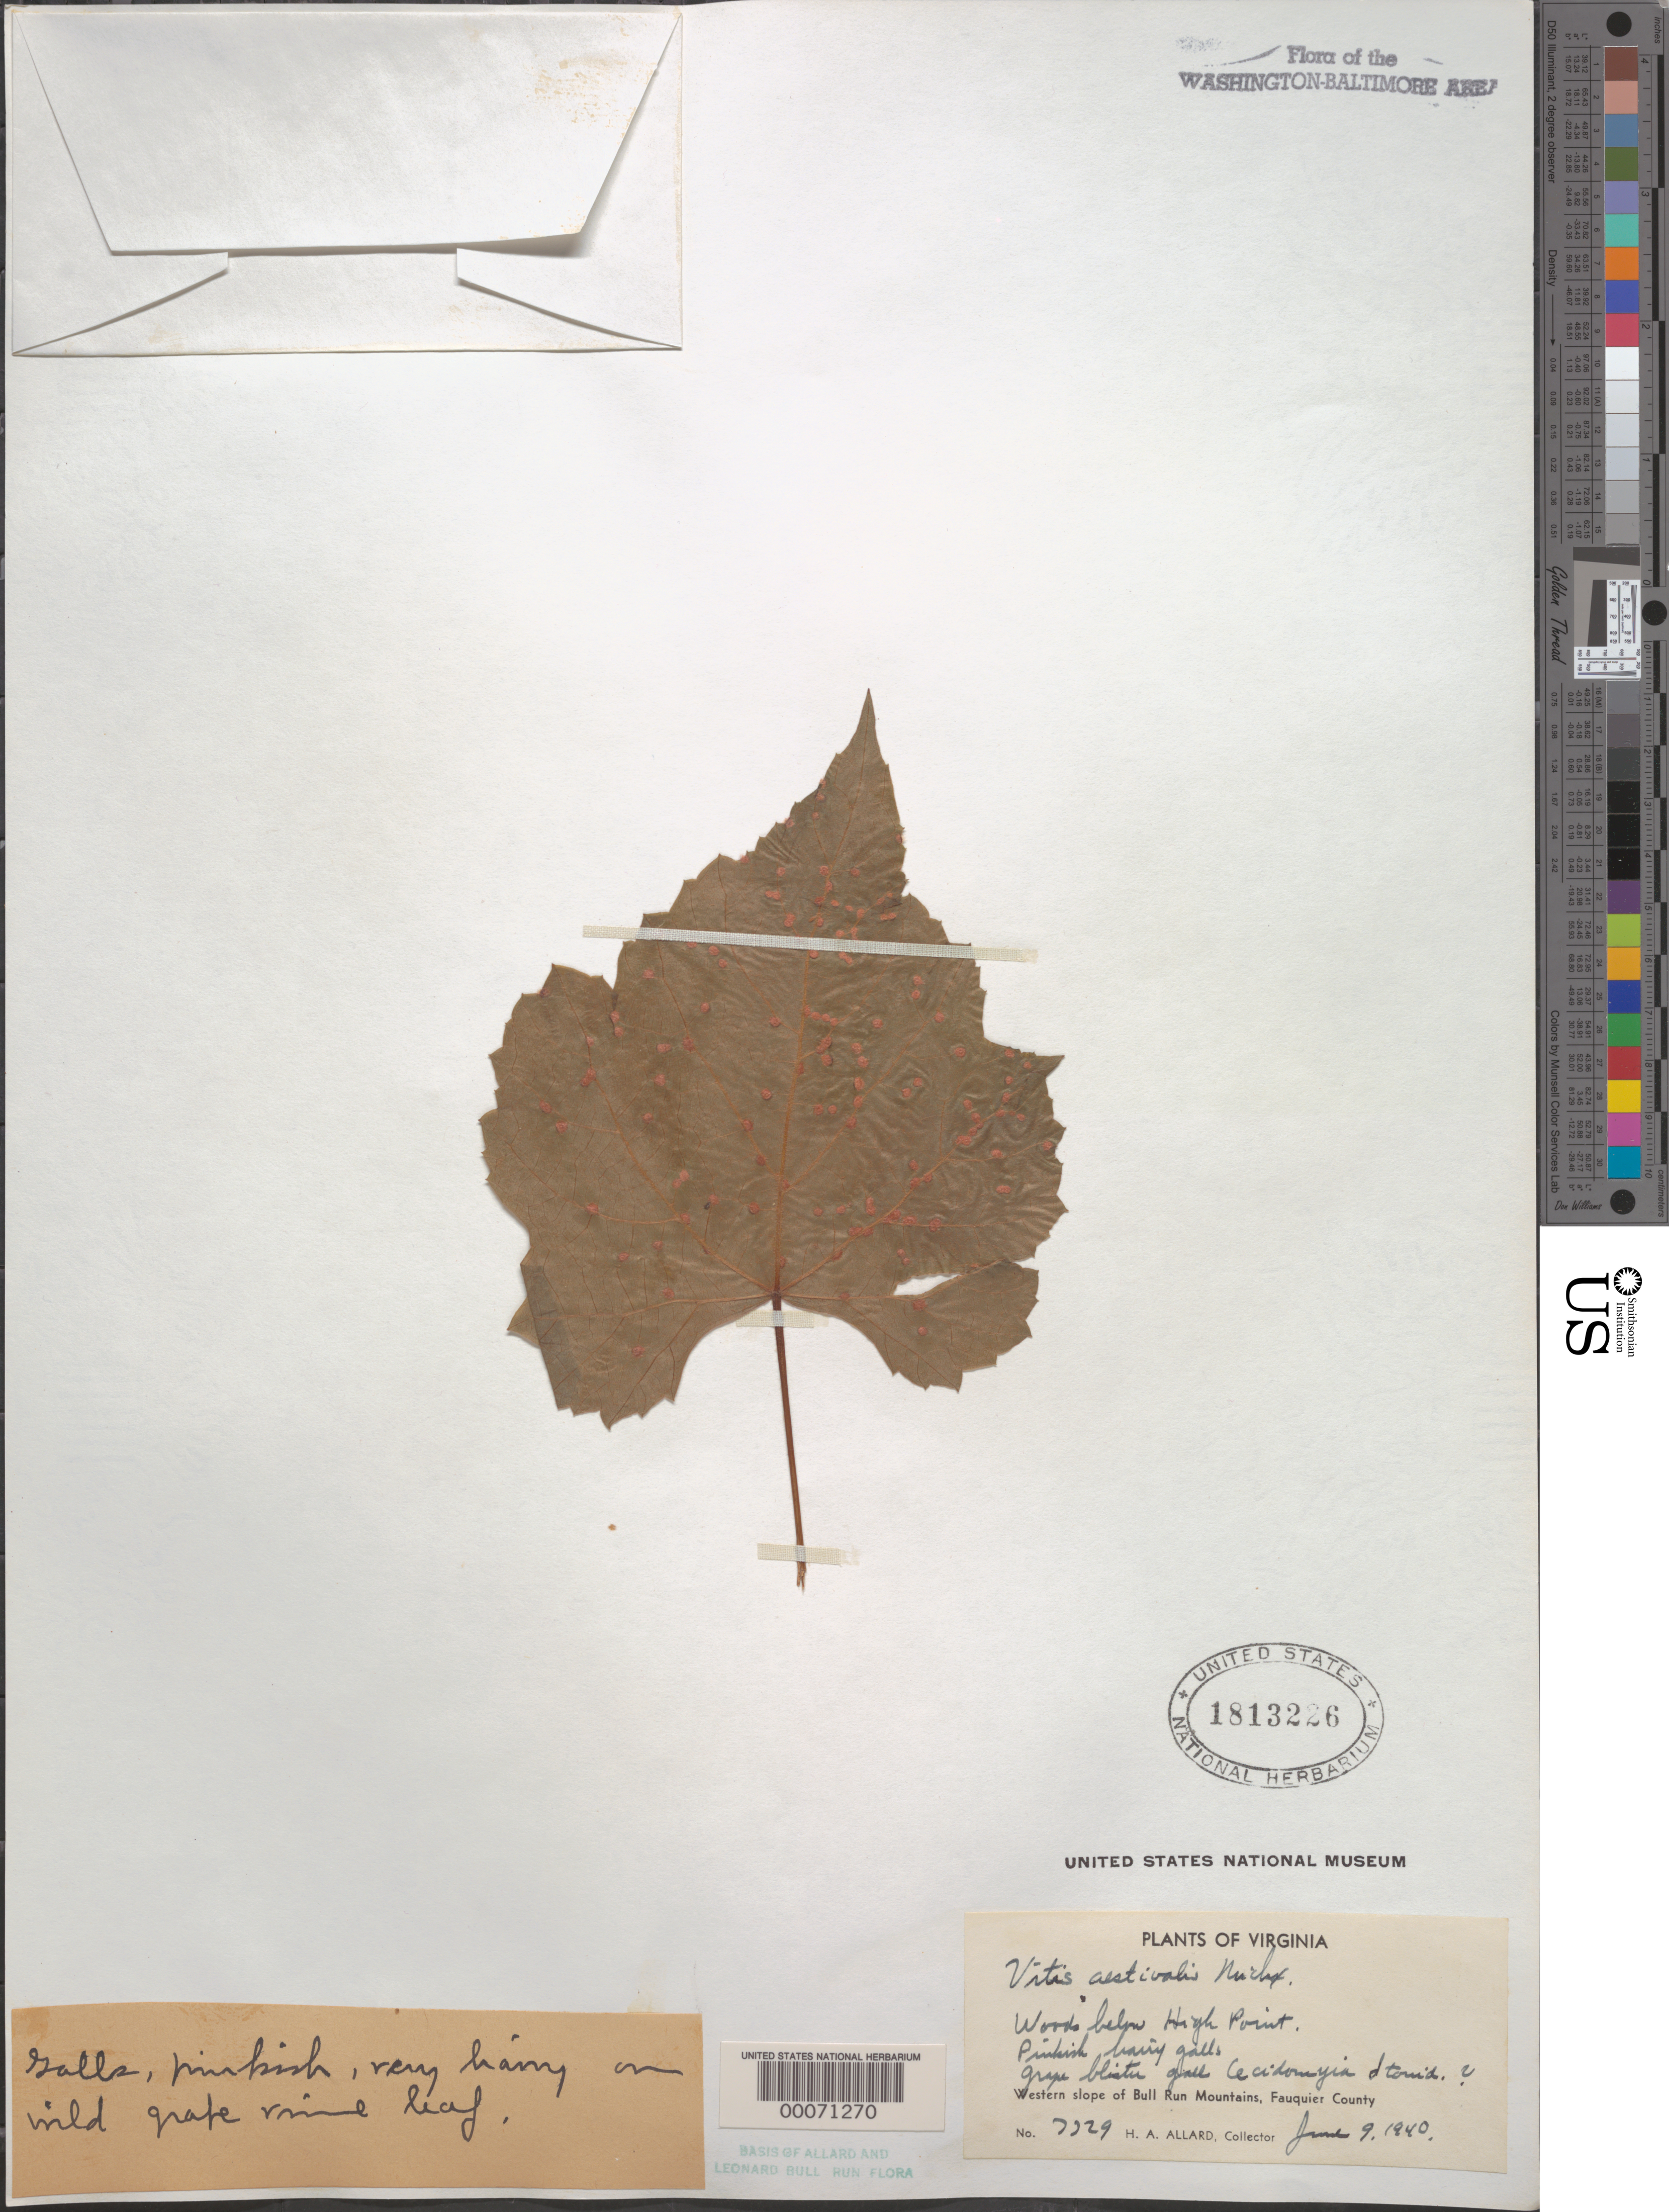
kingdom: Plantae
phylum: Tracheophyta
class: Magnoliopsida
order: Vitales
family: Vitaceae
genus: Vitis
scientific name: Vitis aestivalis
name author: Michx.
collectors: H. A. Allard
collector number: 7729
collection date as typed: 09 Jun 1940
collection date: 1940-06-09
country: United States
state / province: Virginia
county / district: Fauquier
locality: Below High Point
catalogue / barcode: US 1813226